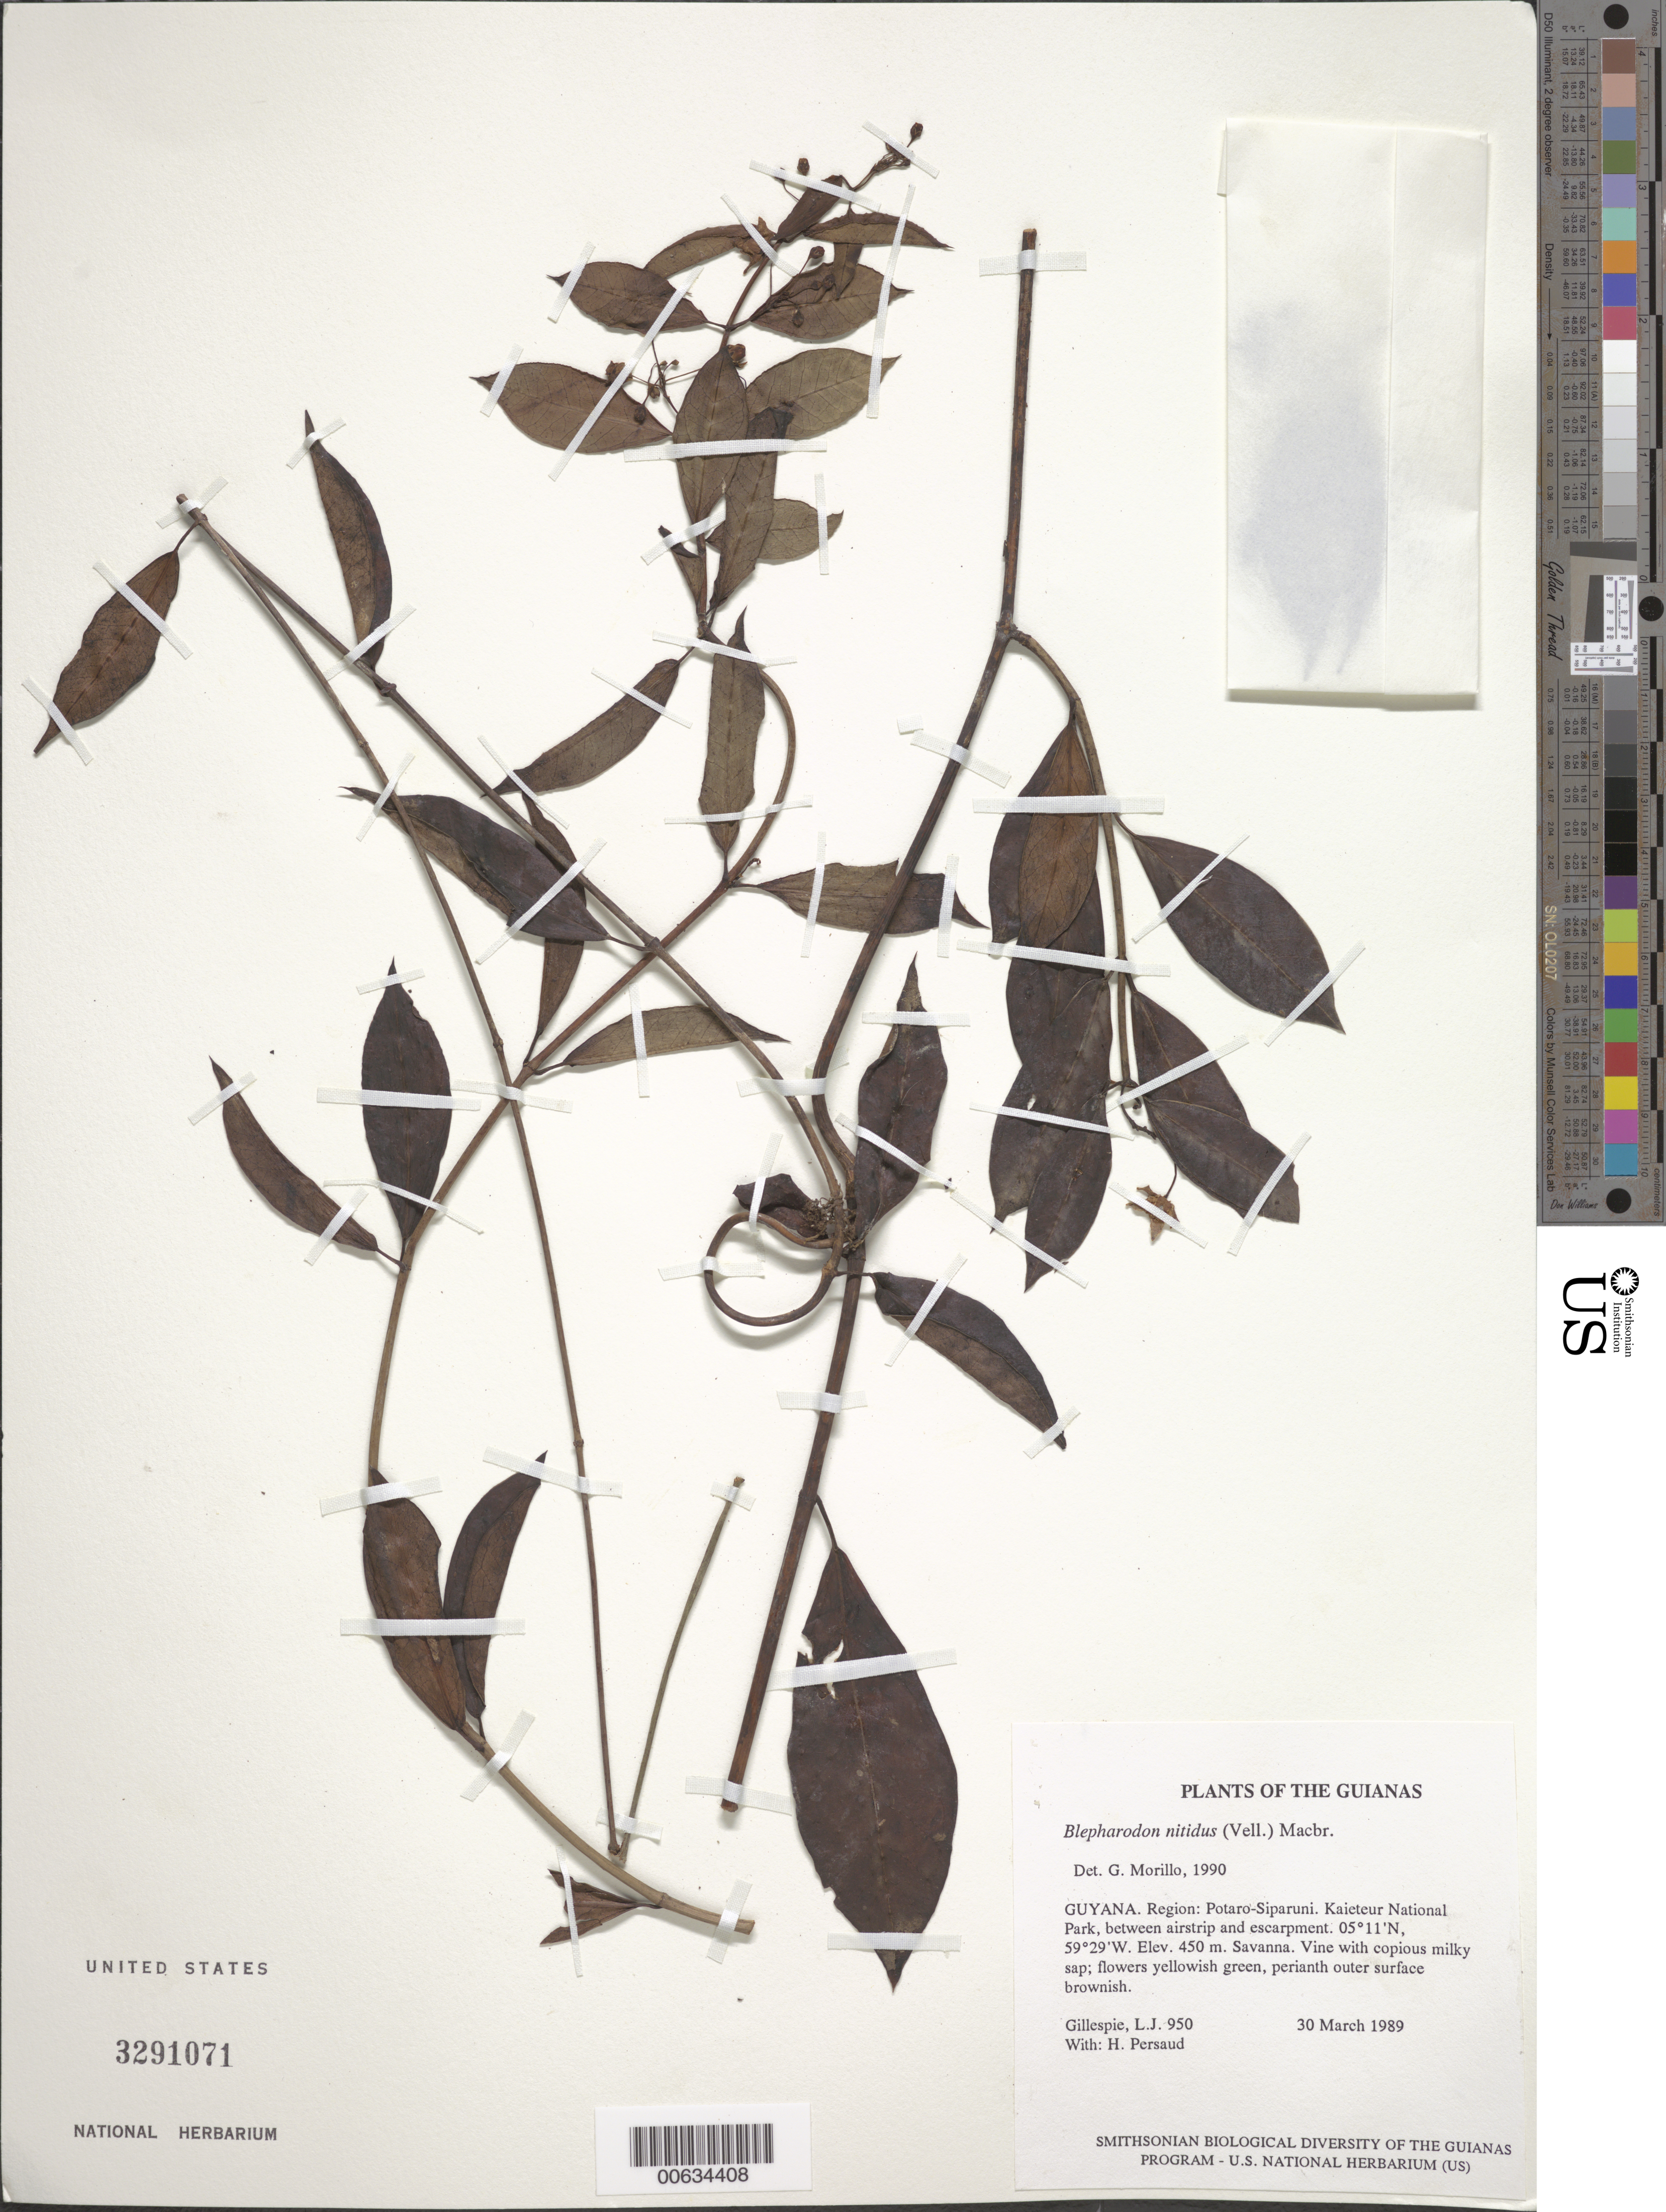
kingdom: Plantae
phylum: Tracheophyta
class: Magnoliopsida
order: Gentianales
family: Apocynaceae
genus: Blepharodon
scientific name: Blepharodon nitidus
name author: (Vell.) J.F. Macbr.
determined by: Morillo, G. N.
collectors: L. J. Gillespie & H. Persaud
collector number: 950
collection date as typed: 30 March 1989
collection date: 1989-03-30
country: Guyana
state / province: Potaro-Siparuni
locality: Kaieteur National Park, between airstrip and escarpment. ENE of airstrip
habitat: Savanna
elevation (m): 450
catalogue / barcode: US 3291071